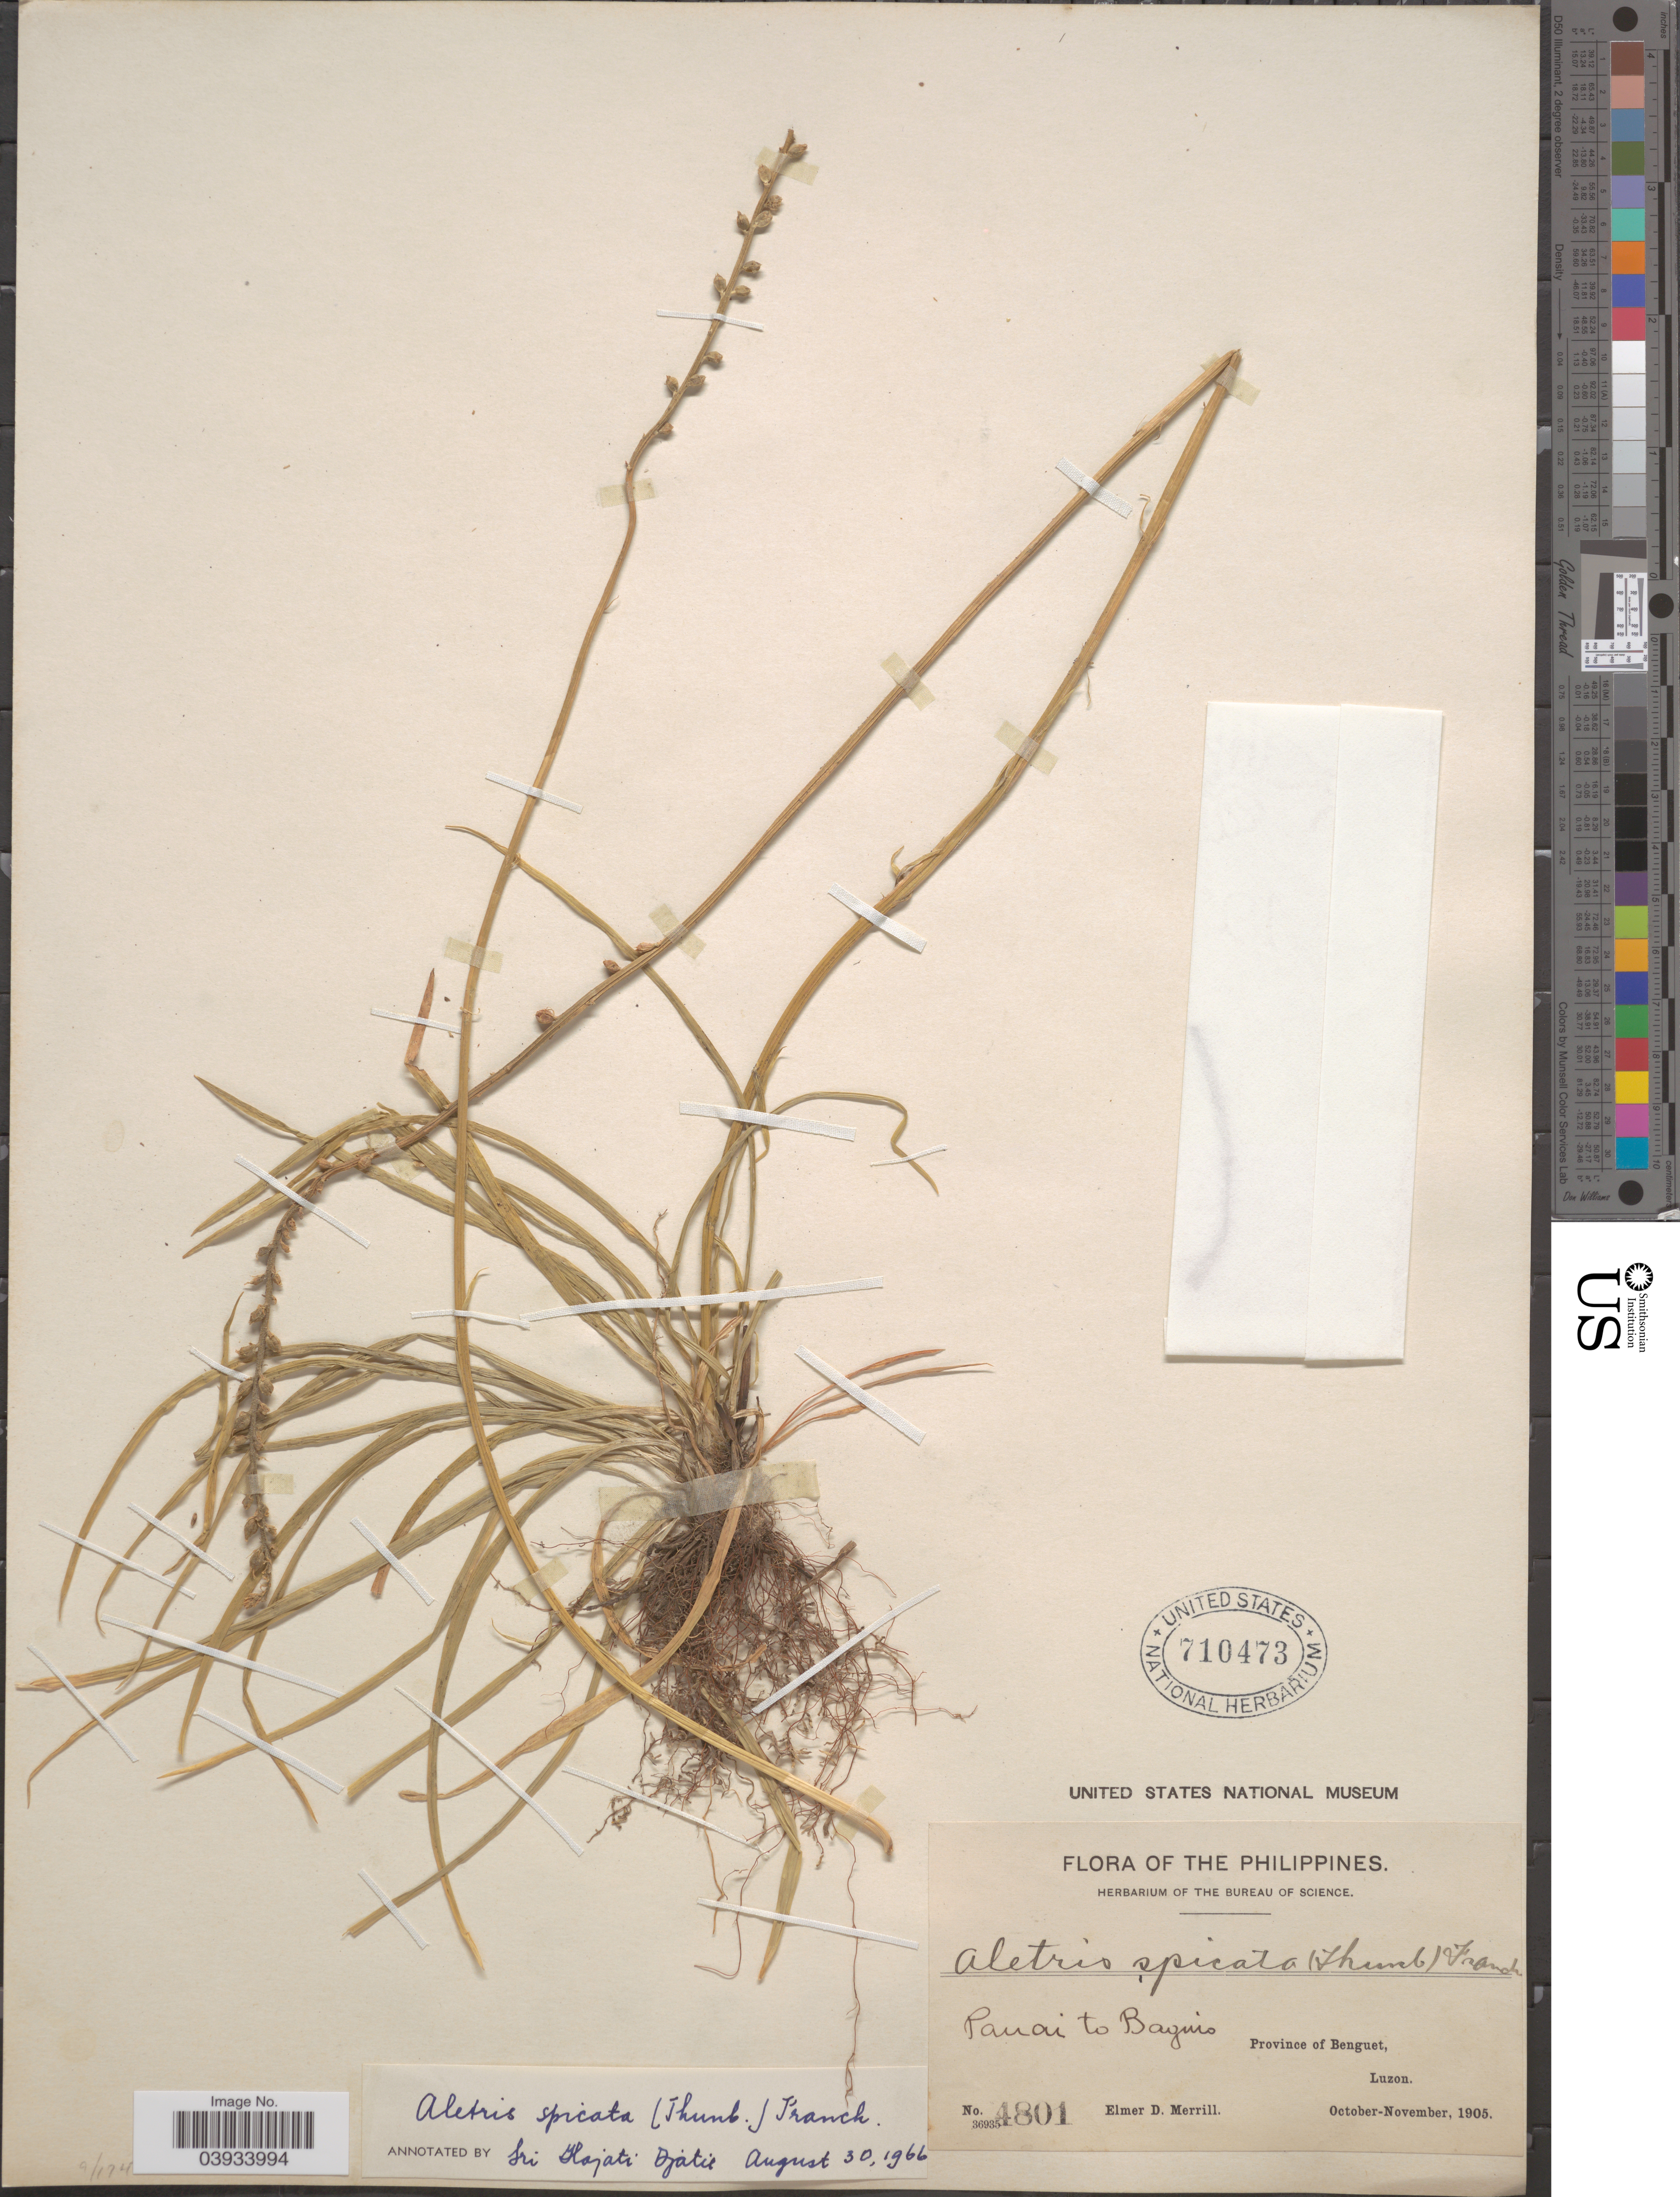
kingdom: Plantae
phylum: Tracheophyta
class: Liliopsida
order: Dioscoreales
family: Nartheciaceae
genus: Aletris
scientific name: Aletris spicata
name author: (Thunb.) Franch.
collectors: E. D. Merrill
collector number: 4801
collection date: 1905-10/1905-11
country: Philippines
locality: Panai to Baguio. Province to Benguet, Luzon.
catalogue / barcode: US 710473